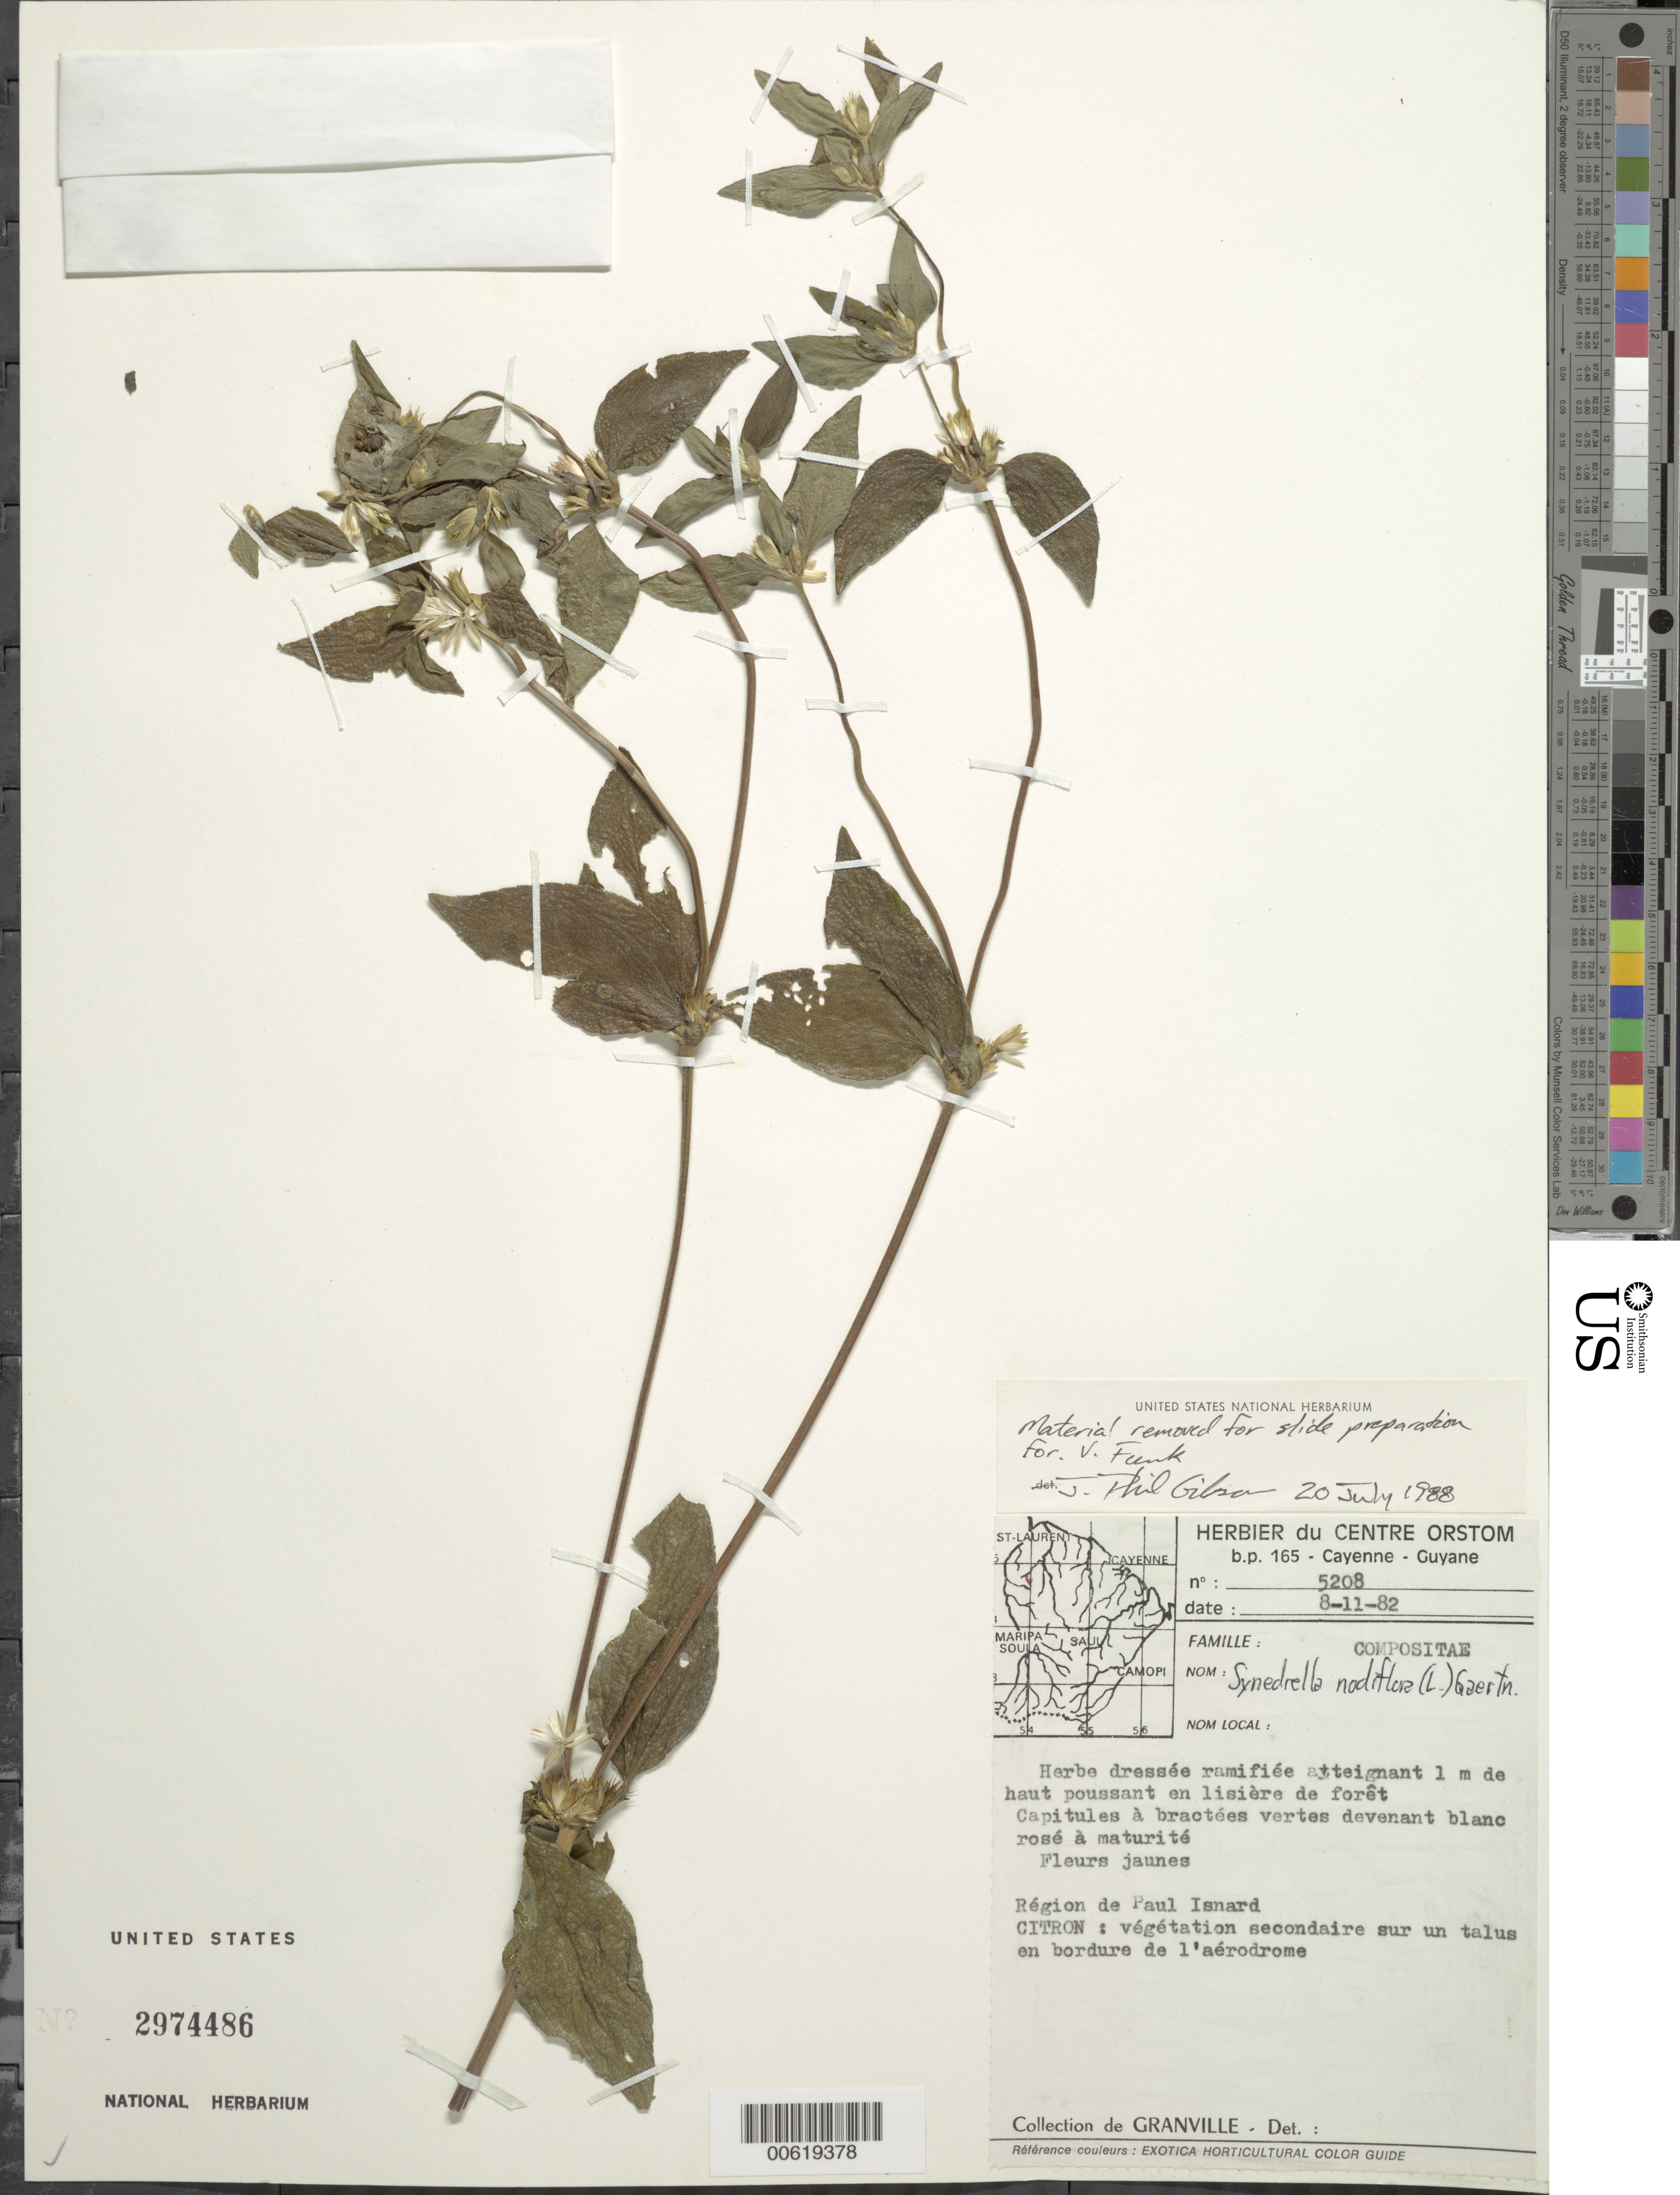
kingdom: Plantae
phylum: Tracheophyta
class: Magnoliopsida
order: Asterales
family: Asteraceae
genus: Synedrella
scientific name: Synedrella nodiflora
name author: (L.) Gaertn.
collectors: J.-J. de Granville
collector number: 5208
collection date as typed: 8-Nov-82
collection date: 1982-11-08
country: French Guiana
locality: Région de Paul Isnard, Citron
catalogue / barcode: US 2974486